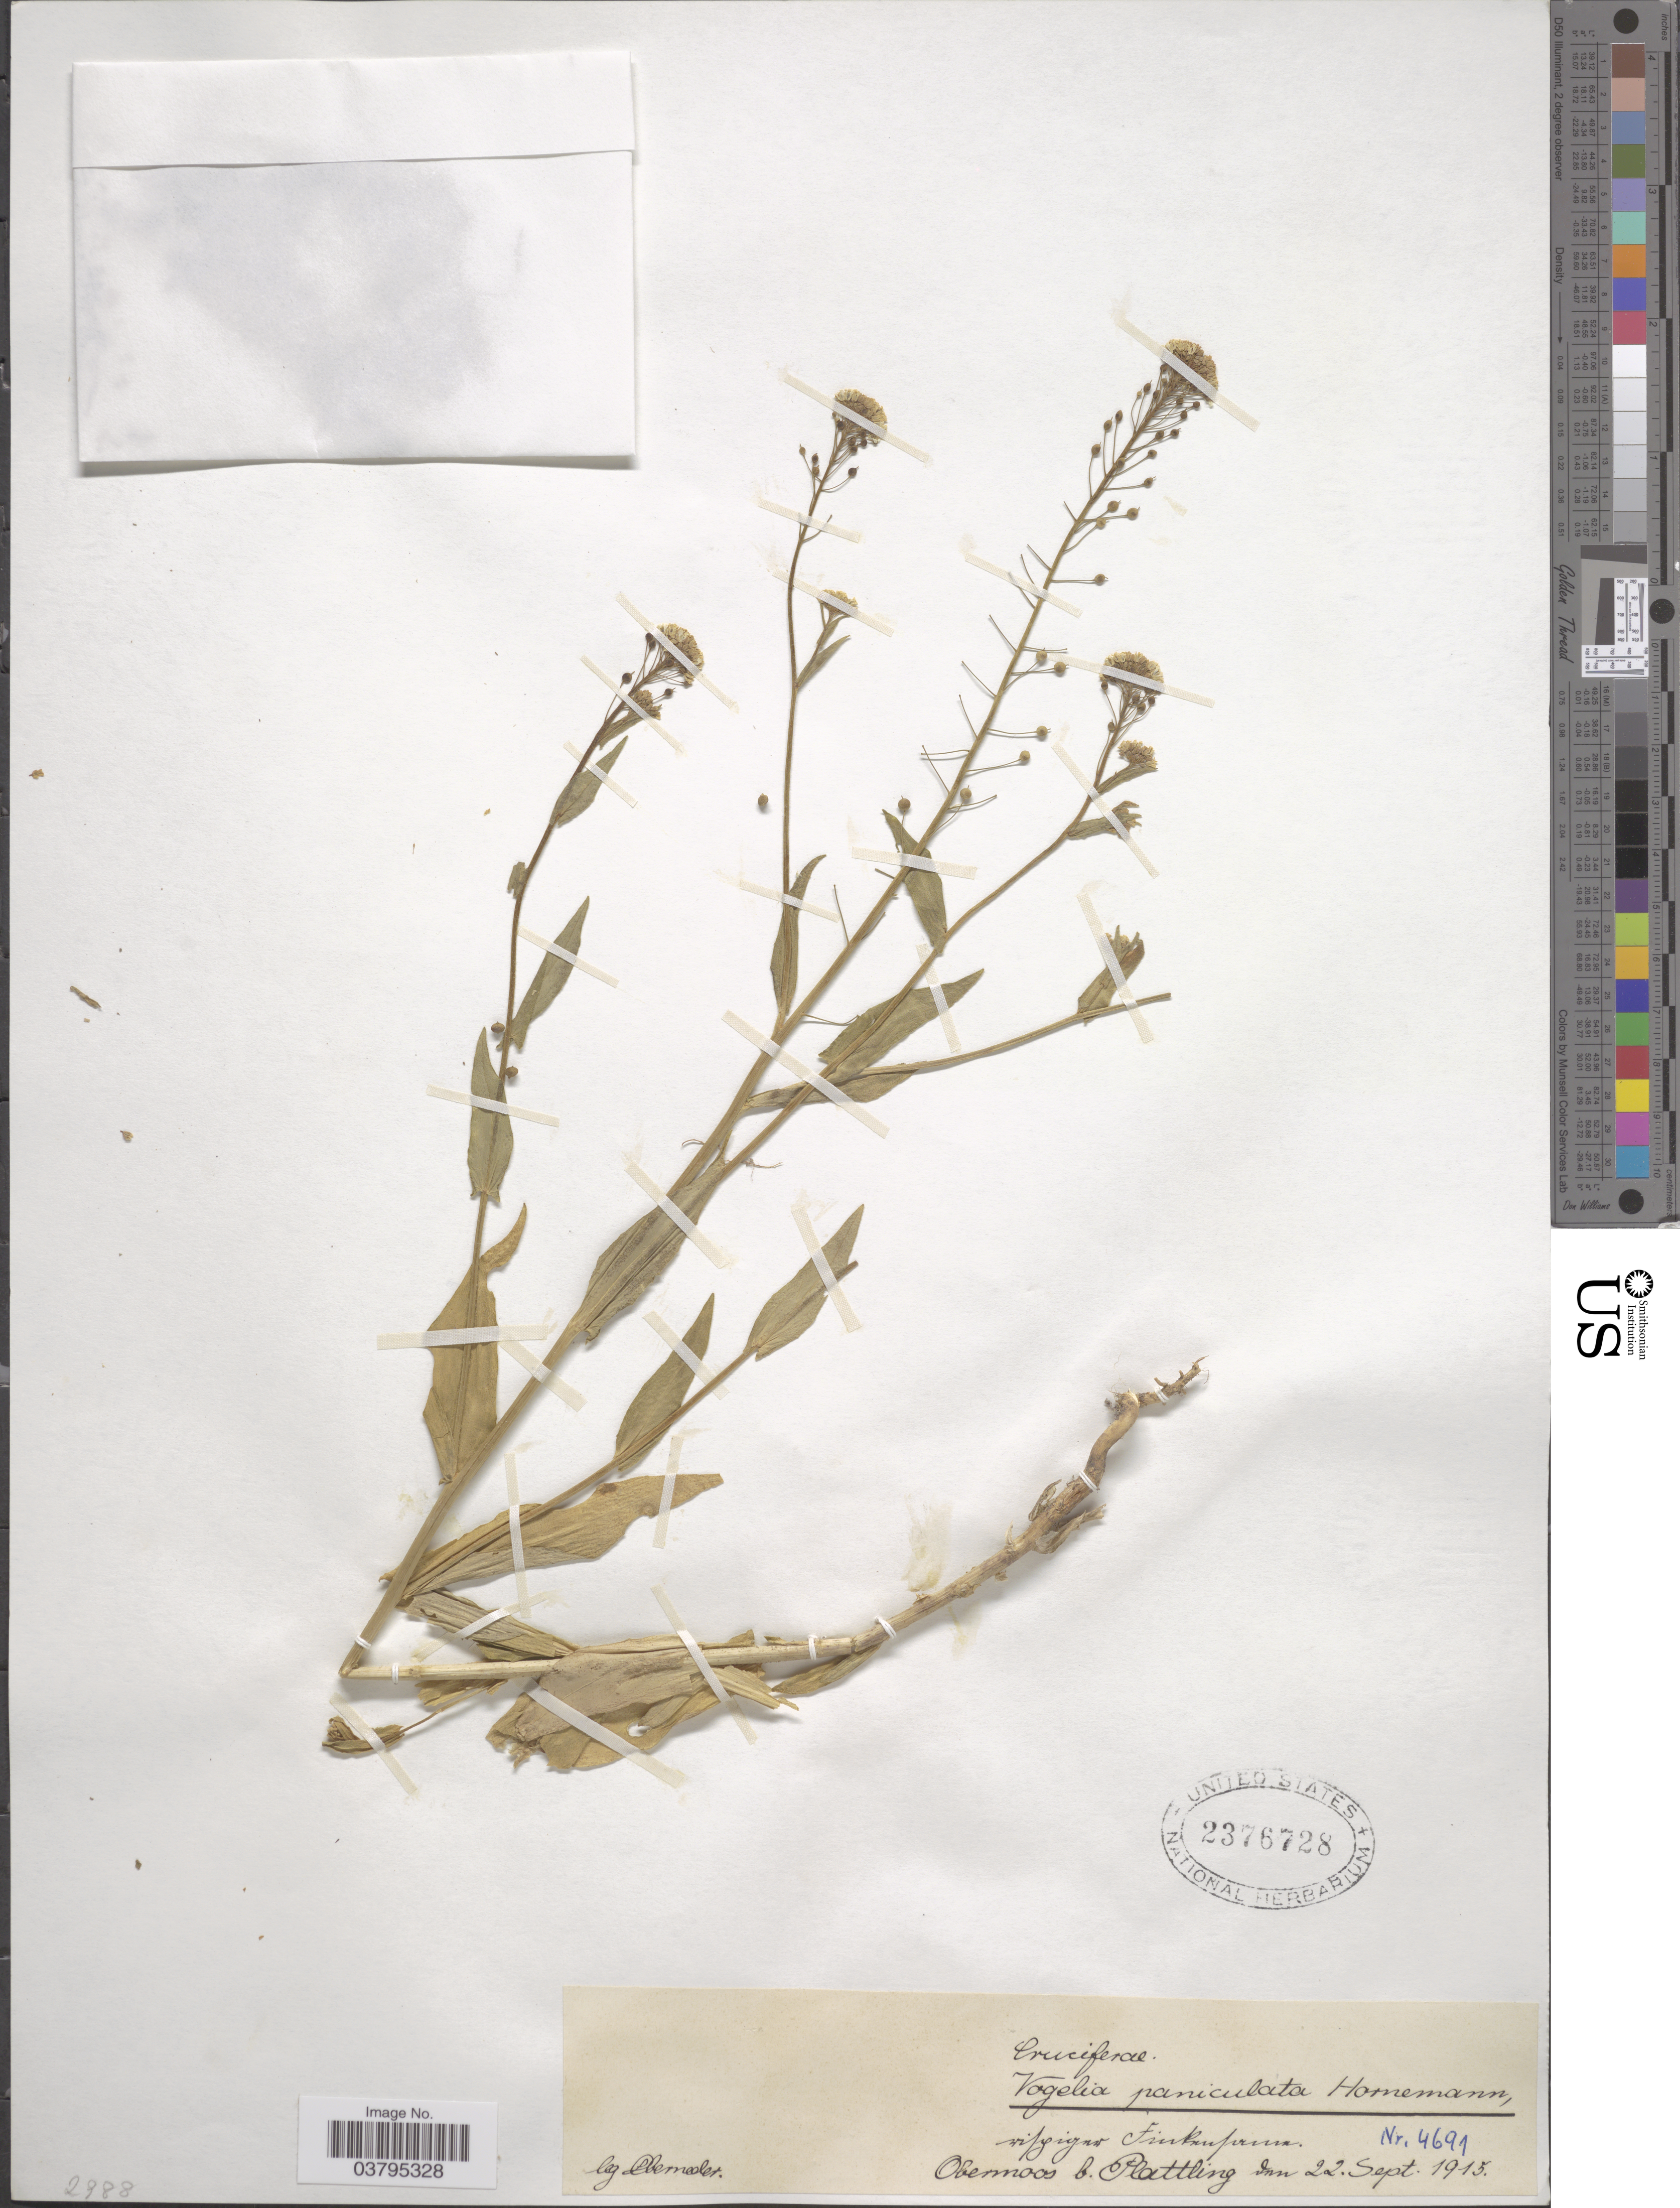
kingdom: Plantae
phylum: Tracheophyta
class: Magnoliopsida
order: Brassicales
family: Brassicaceae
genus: Neslia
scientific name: Neslia paniculata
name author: (L.) Desv.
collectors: -. Oberneder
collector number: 4691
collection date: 1915-09-22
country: Germany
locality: Obermoos b. Plattling Inn. [interpreted]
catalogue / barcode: US 2376728